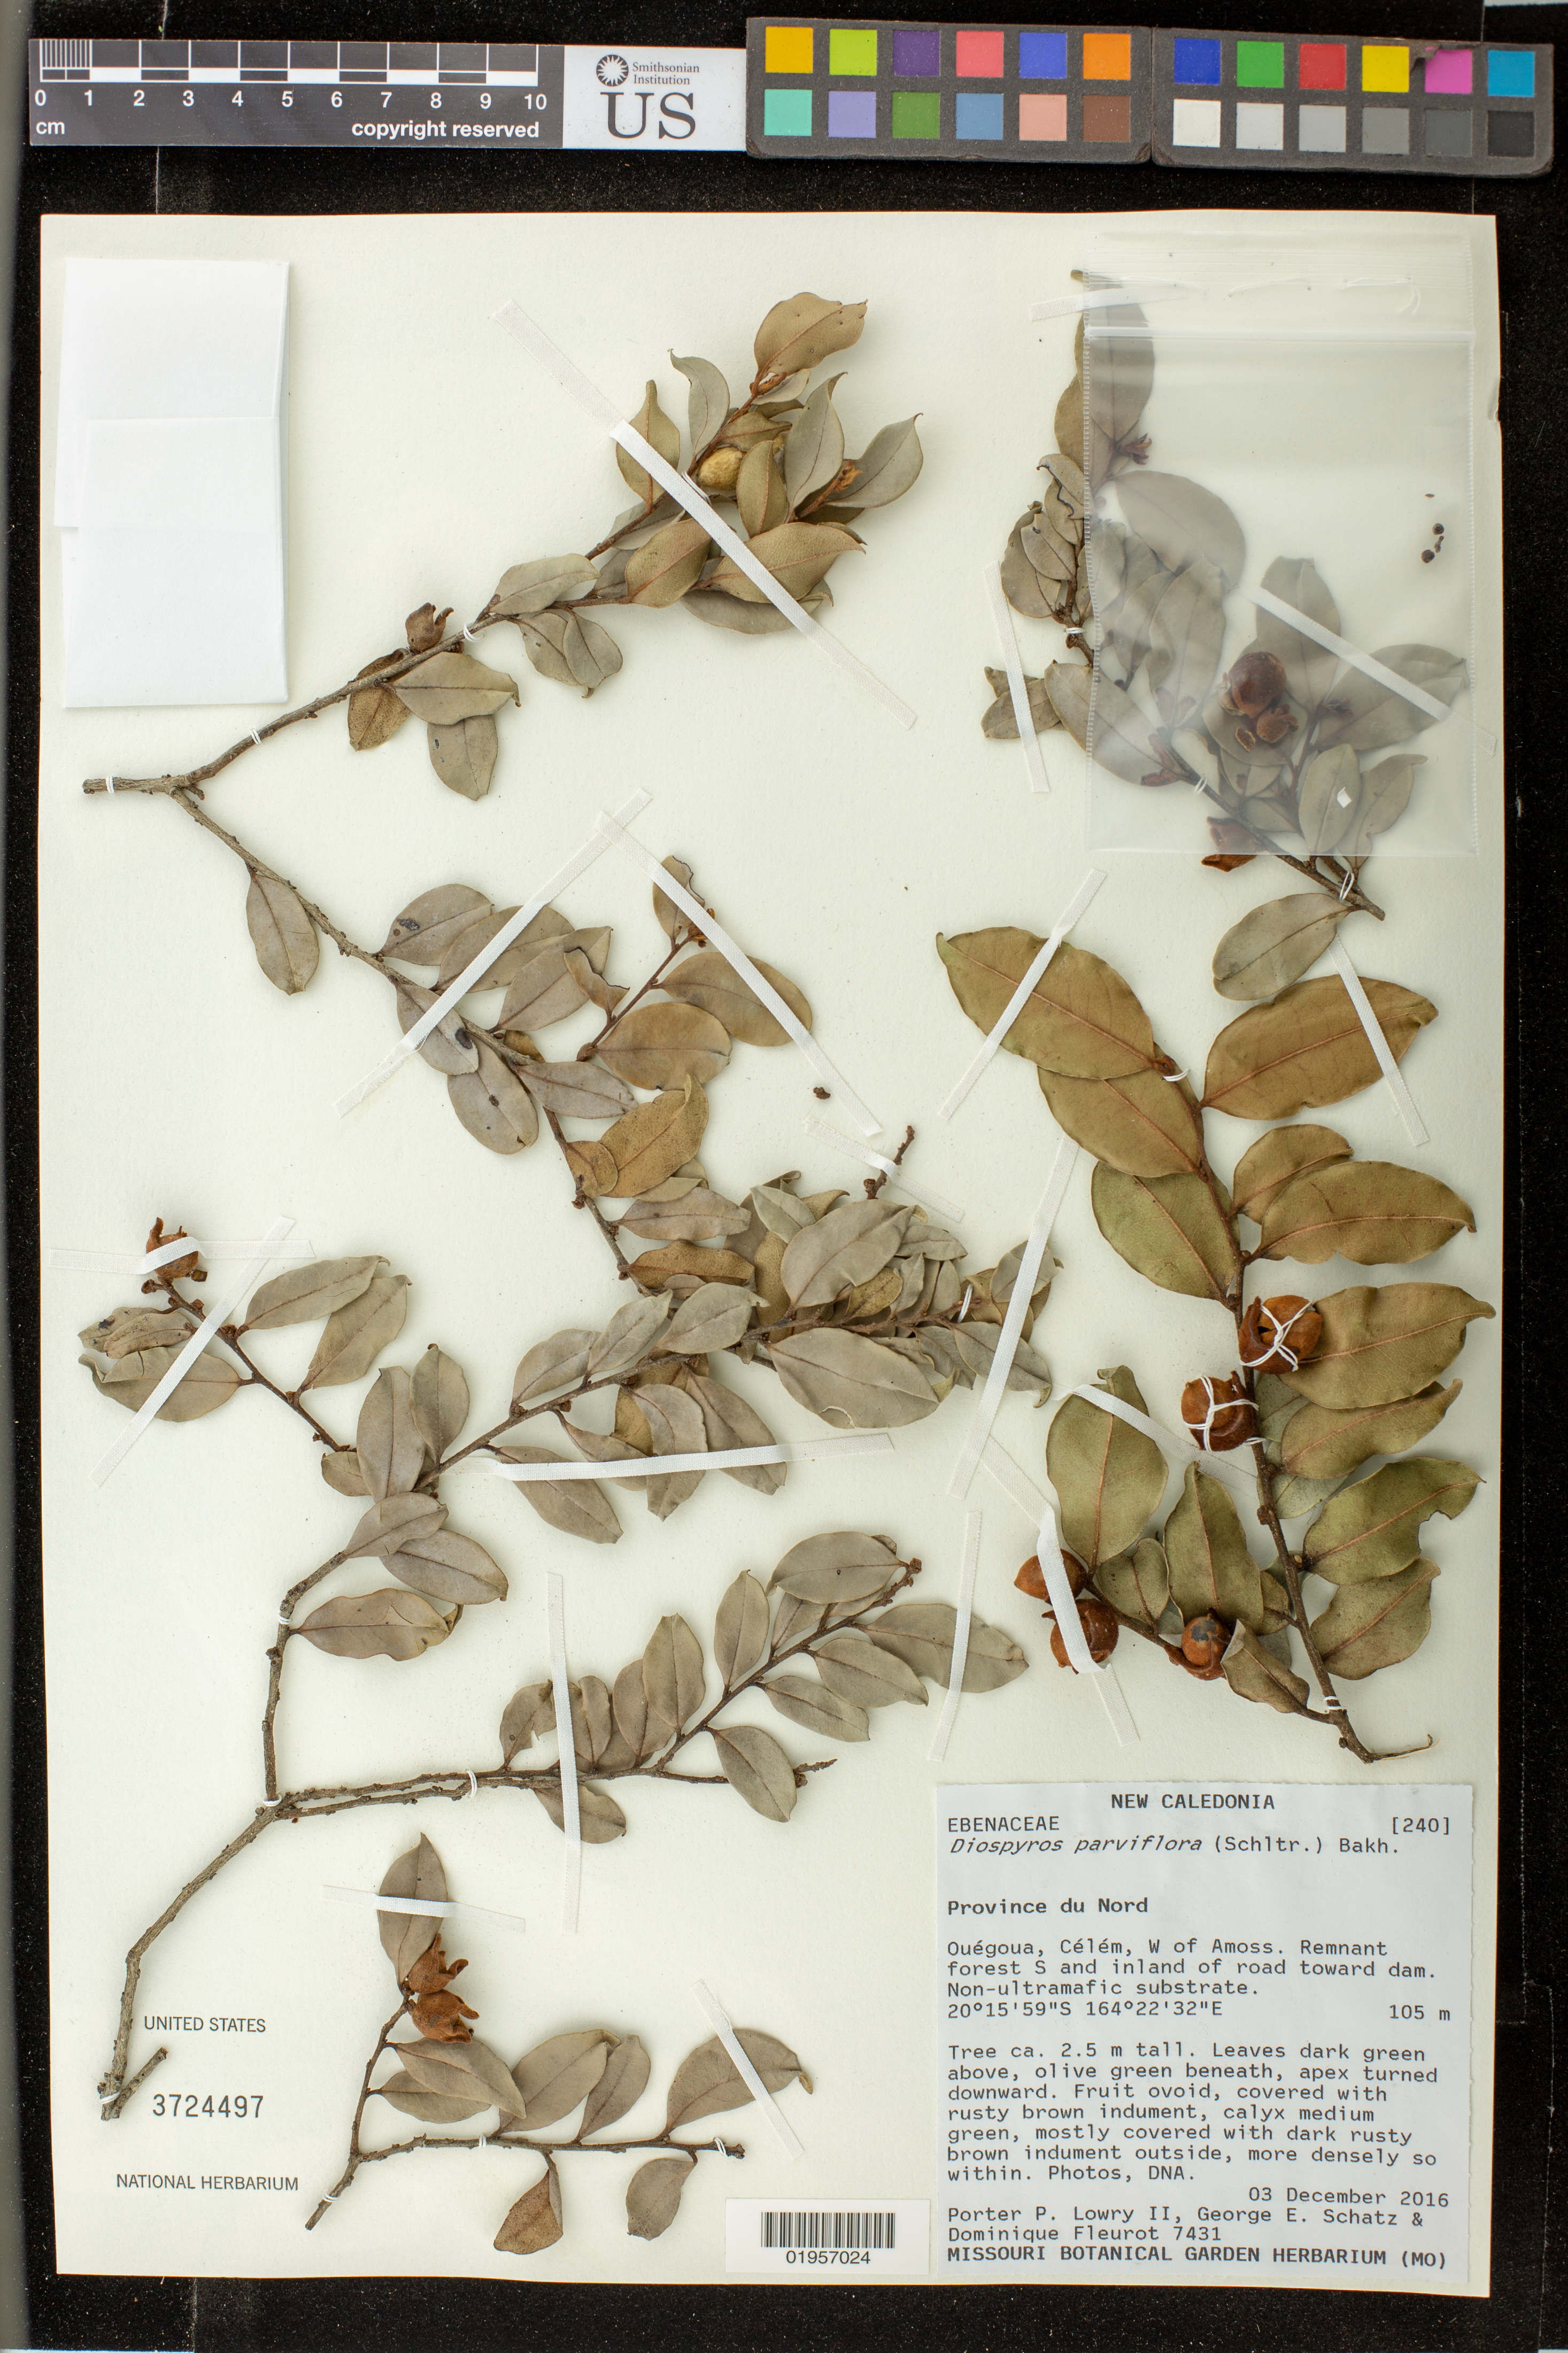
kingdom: Plantae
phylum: Tracheophyta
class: Magnoliopsida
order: Ericales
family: Ebenaceae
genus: Diospyros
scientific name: Diospyros parviflora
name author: (Schltr.) Bakh.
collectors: P. Lowry, G. Schatz & Fleurot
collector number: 7431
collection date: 2016-12-03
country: New Caledonia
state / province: Nord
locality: Ouegoua, Celem, W of Amoss. Remnant forest S and inland of road towards dam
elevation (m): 105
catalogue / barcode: US 3724497